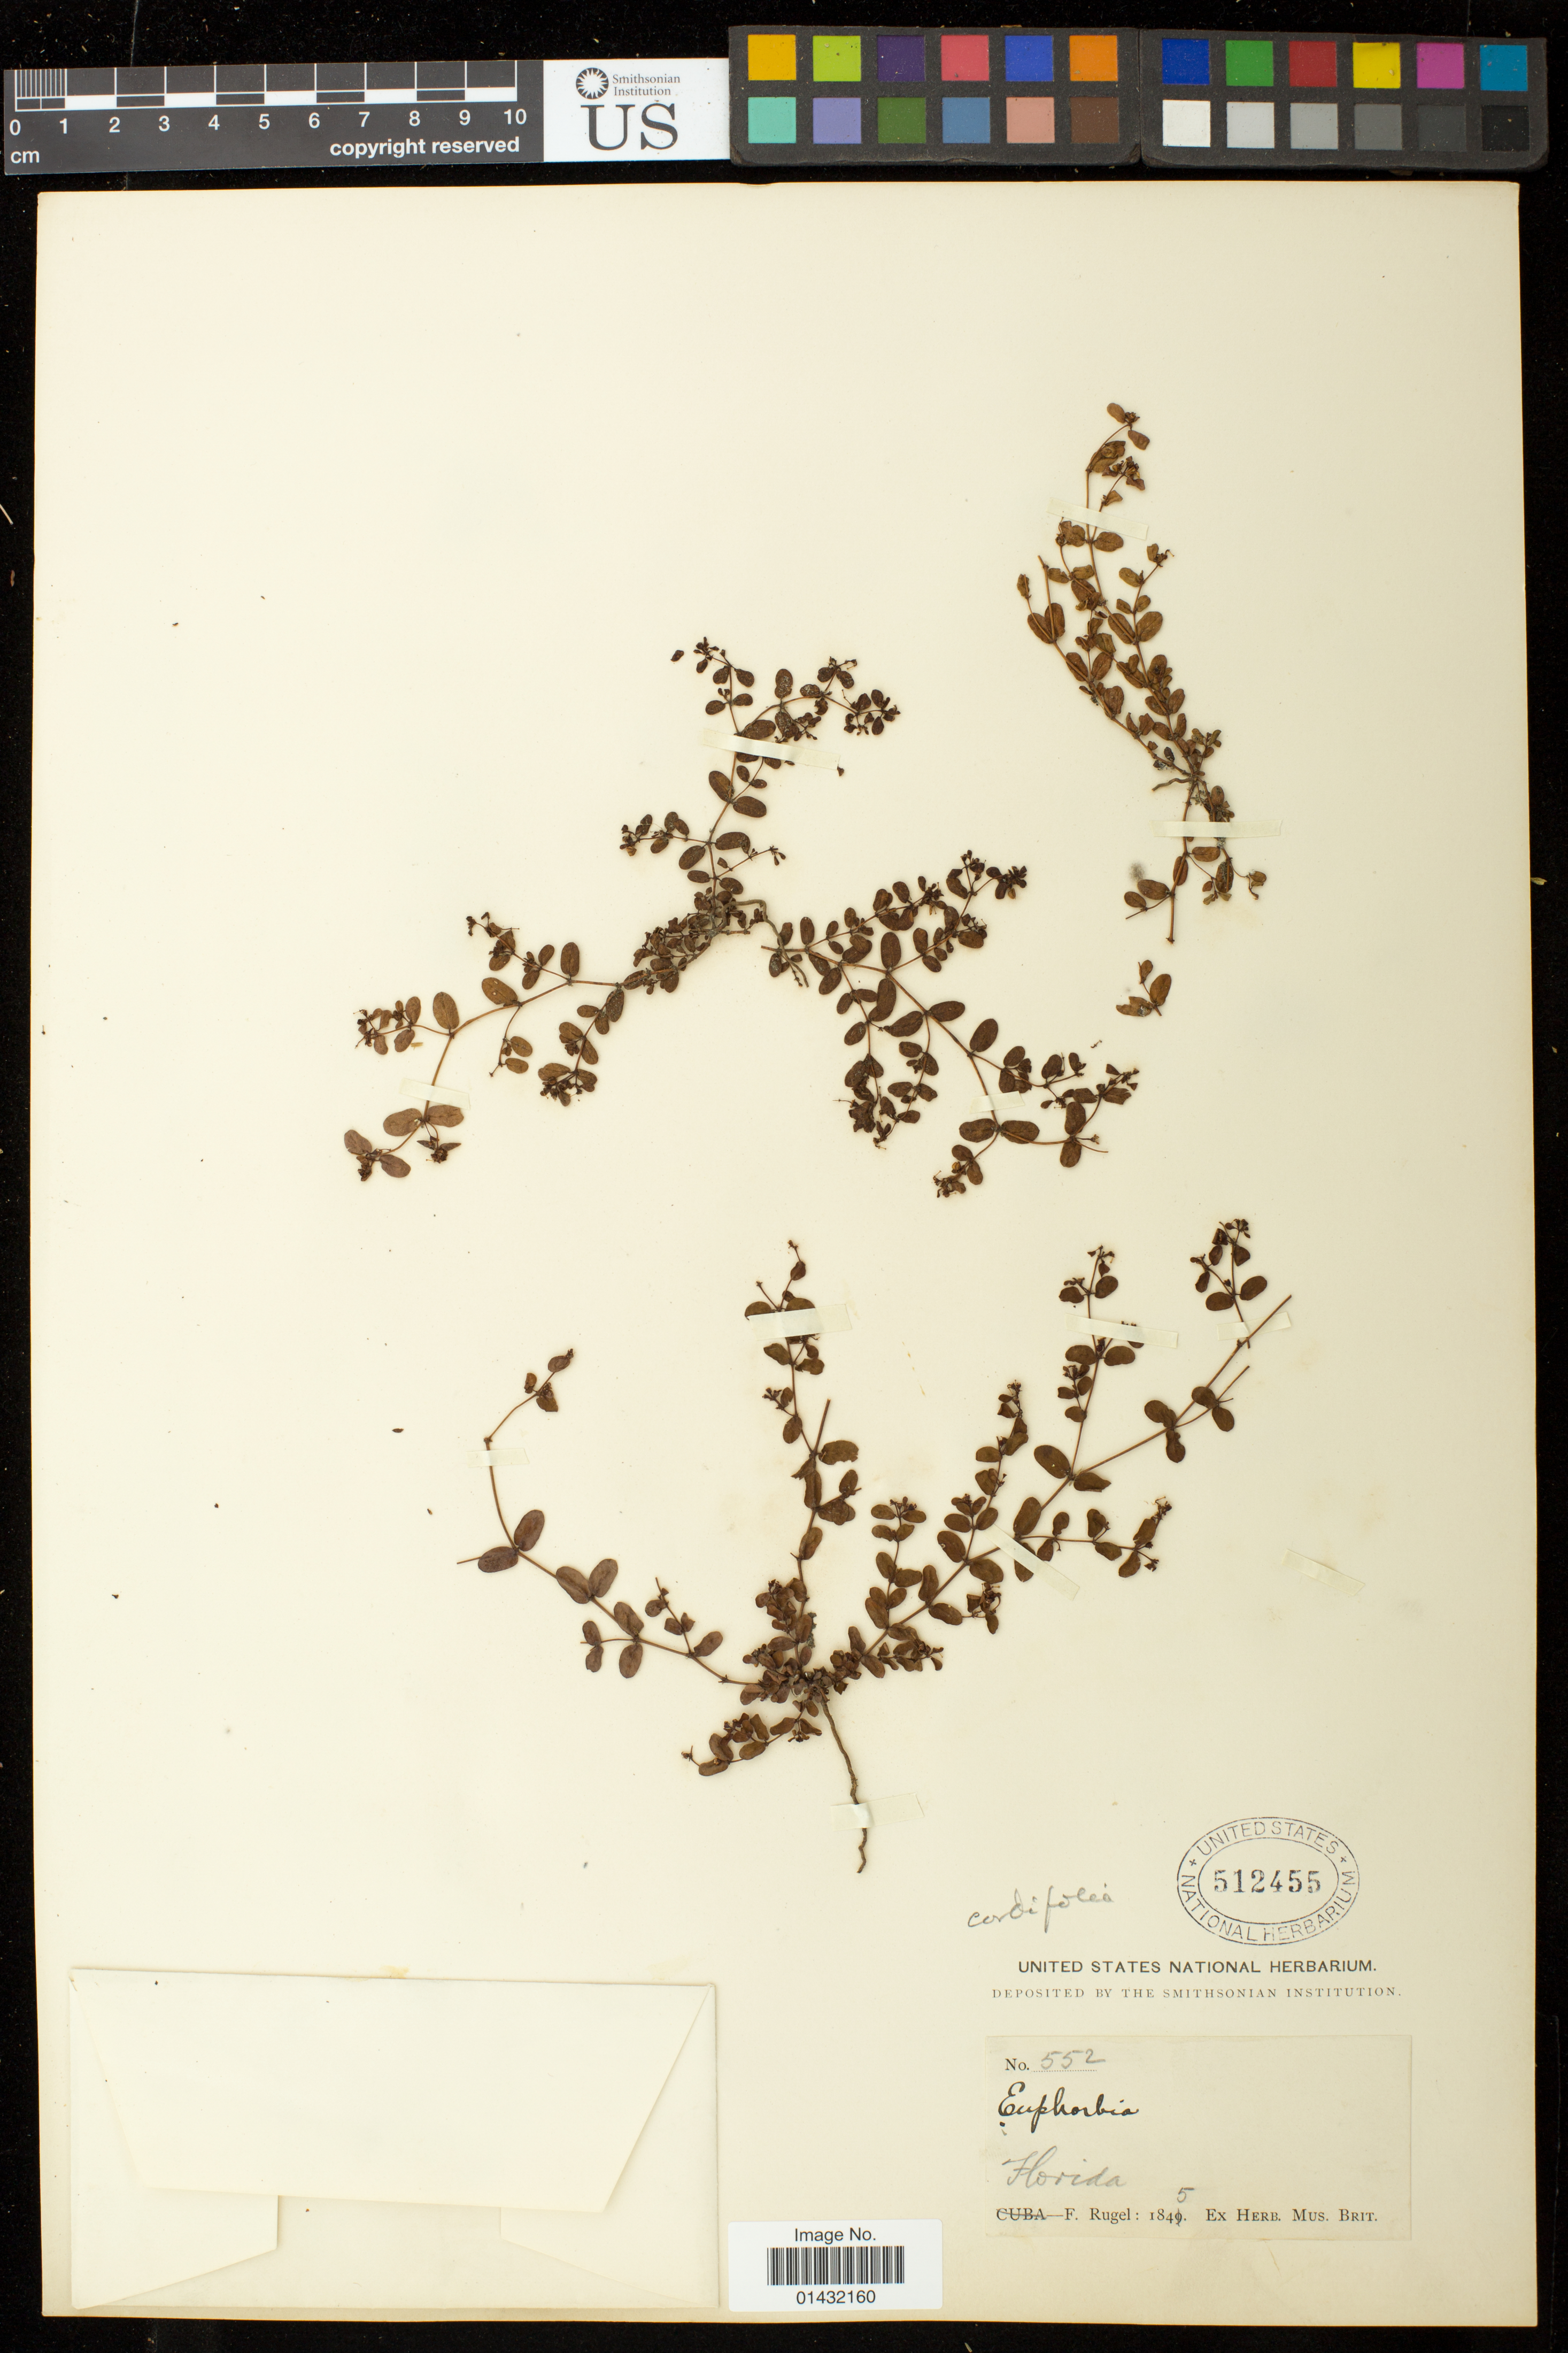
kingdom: Plantae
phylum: Tracheophyta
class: Magnoliopsida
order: Malpighiales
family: Euphorbiaceae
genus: Euphorbia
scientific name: Euphorbia cordifolia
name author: C.A. Mey. & Boiss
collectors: F. Rugel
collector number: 552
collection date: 1845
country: United States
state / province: Florida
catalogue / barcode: US 512455